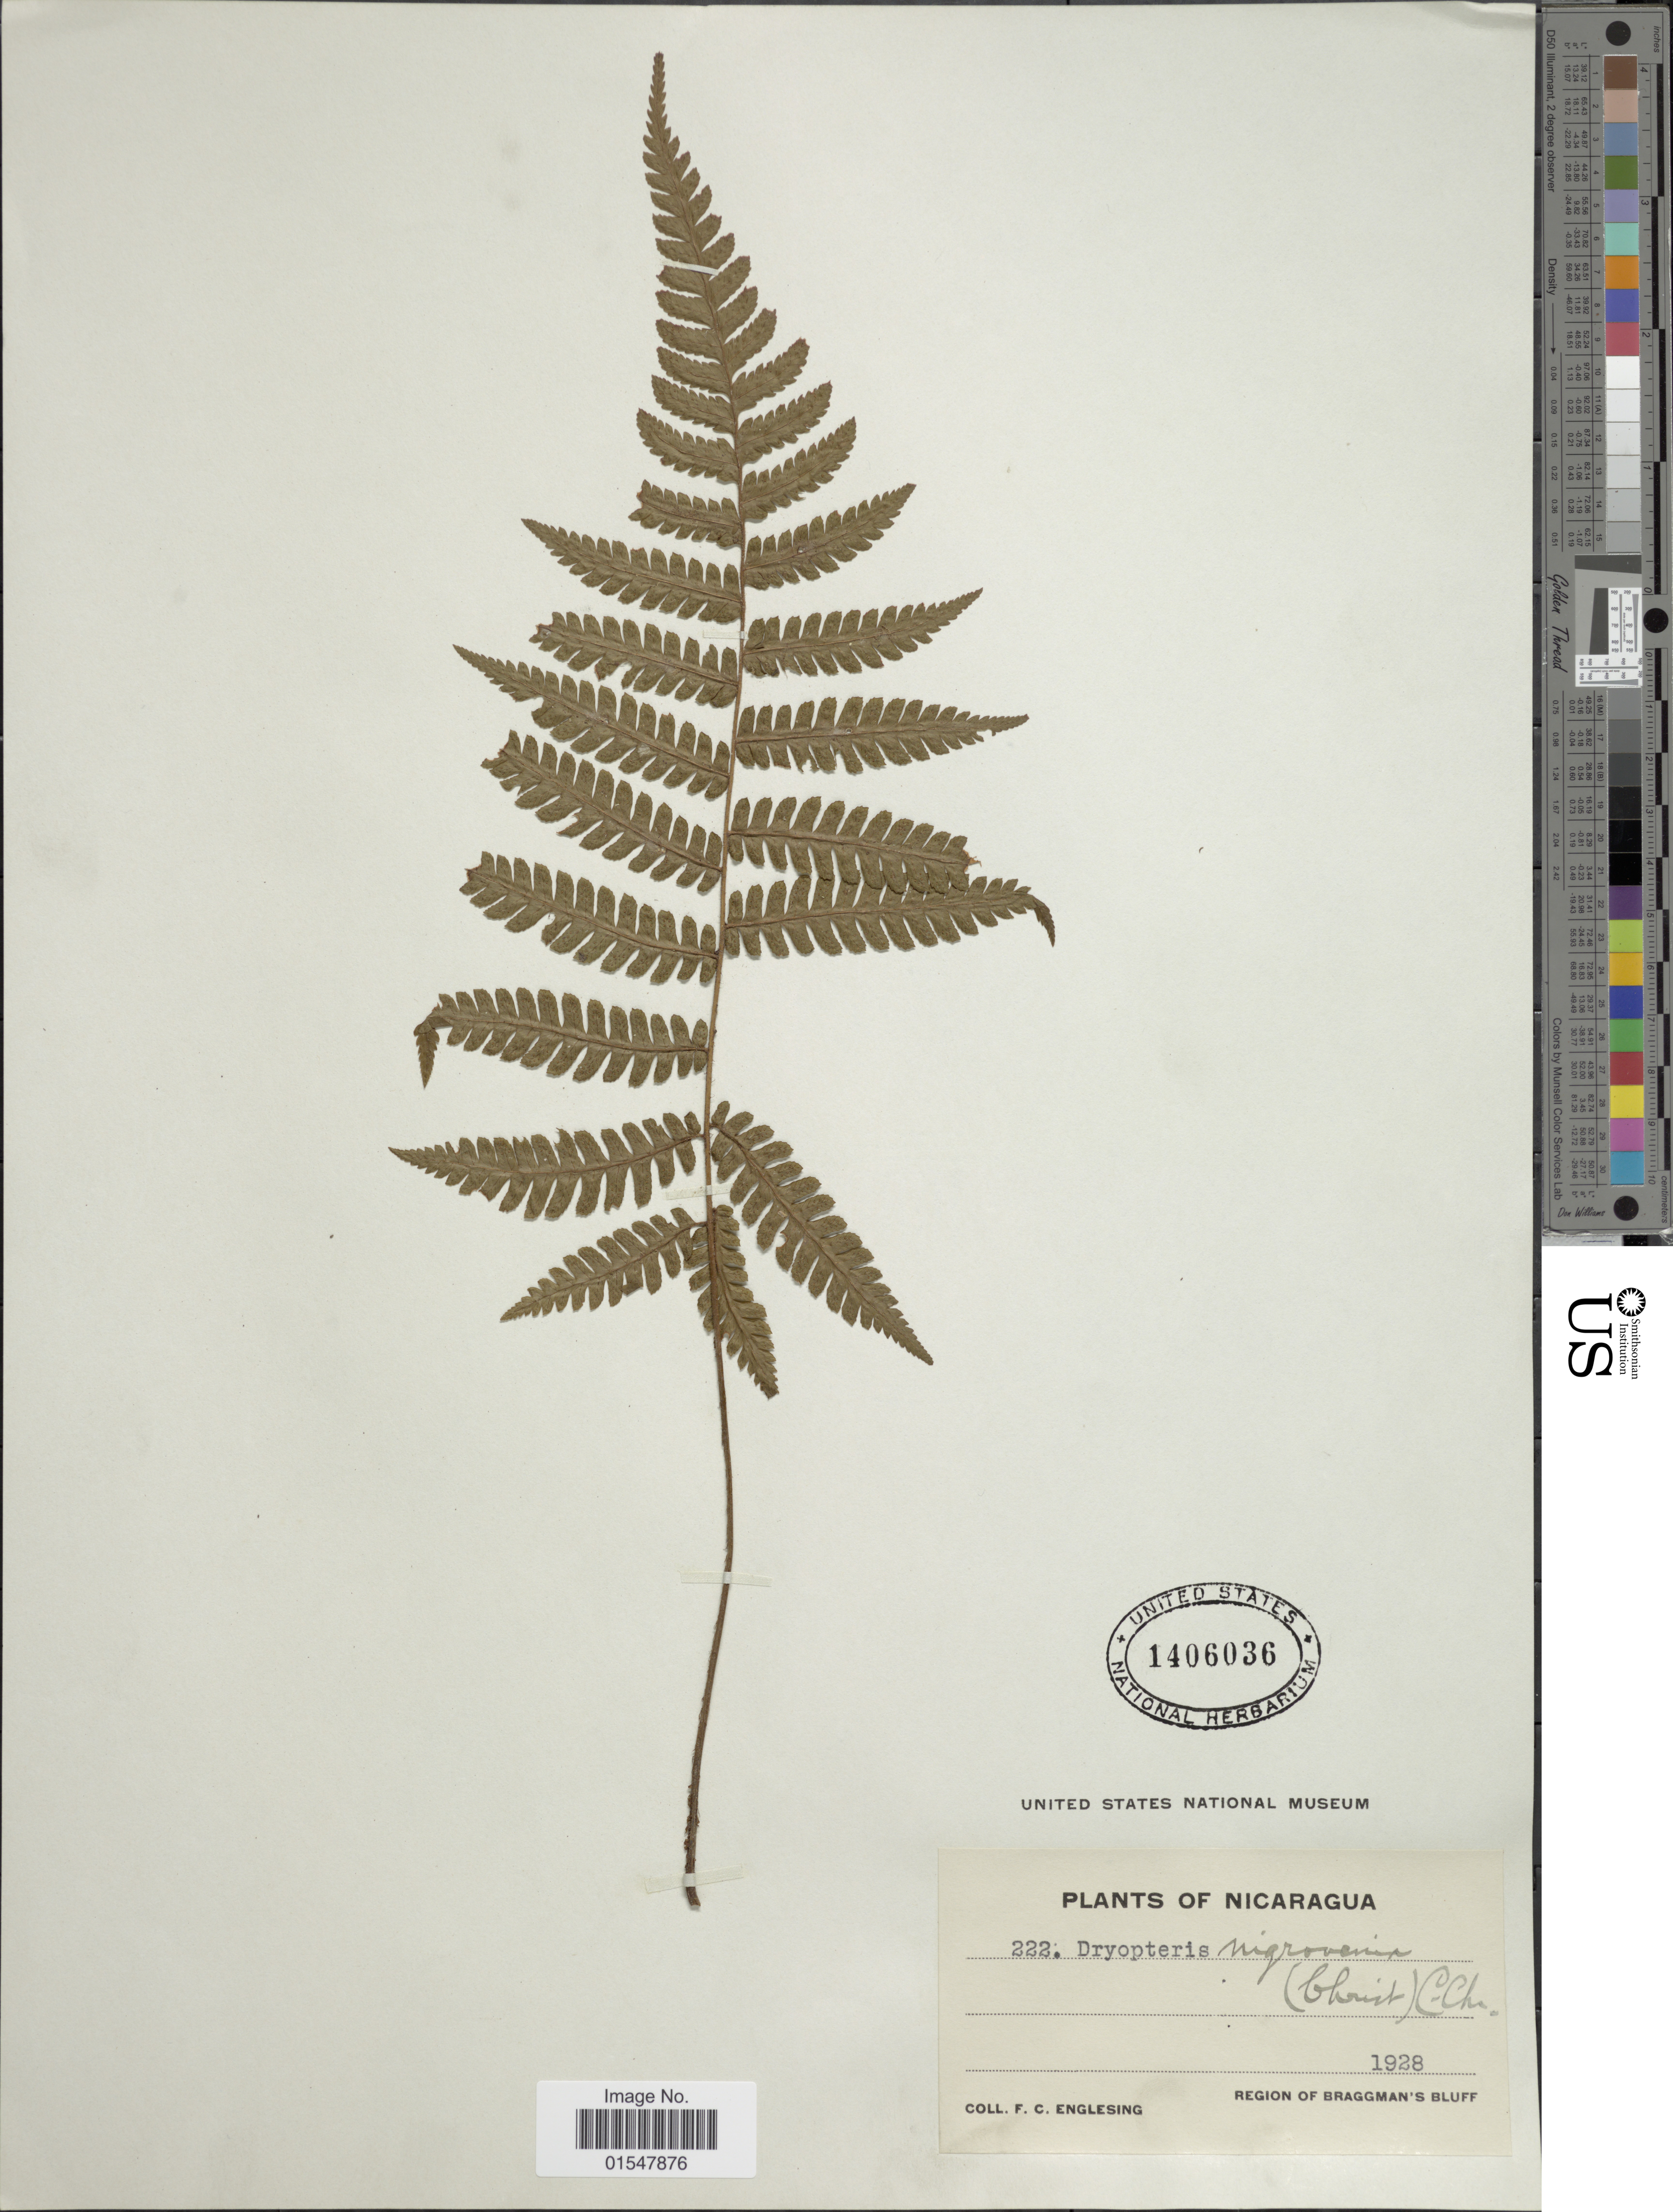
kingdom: Plantae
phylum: Tracheophyta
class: Polypodiopsida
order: Polypodiales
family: Dryopteridaceae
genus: Ctenitis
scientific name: Ctenitis nigrovenia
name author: (Christ) Copel.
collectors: F. Englesing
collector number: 222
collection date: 1928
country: Nicaragua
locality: Nicaragua, region of Braggman's Bluff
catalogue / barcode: US 1406036